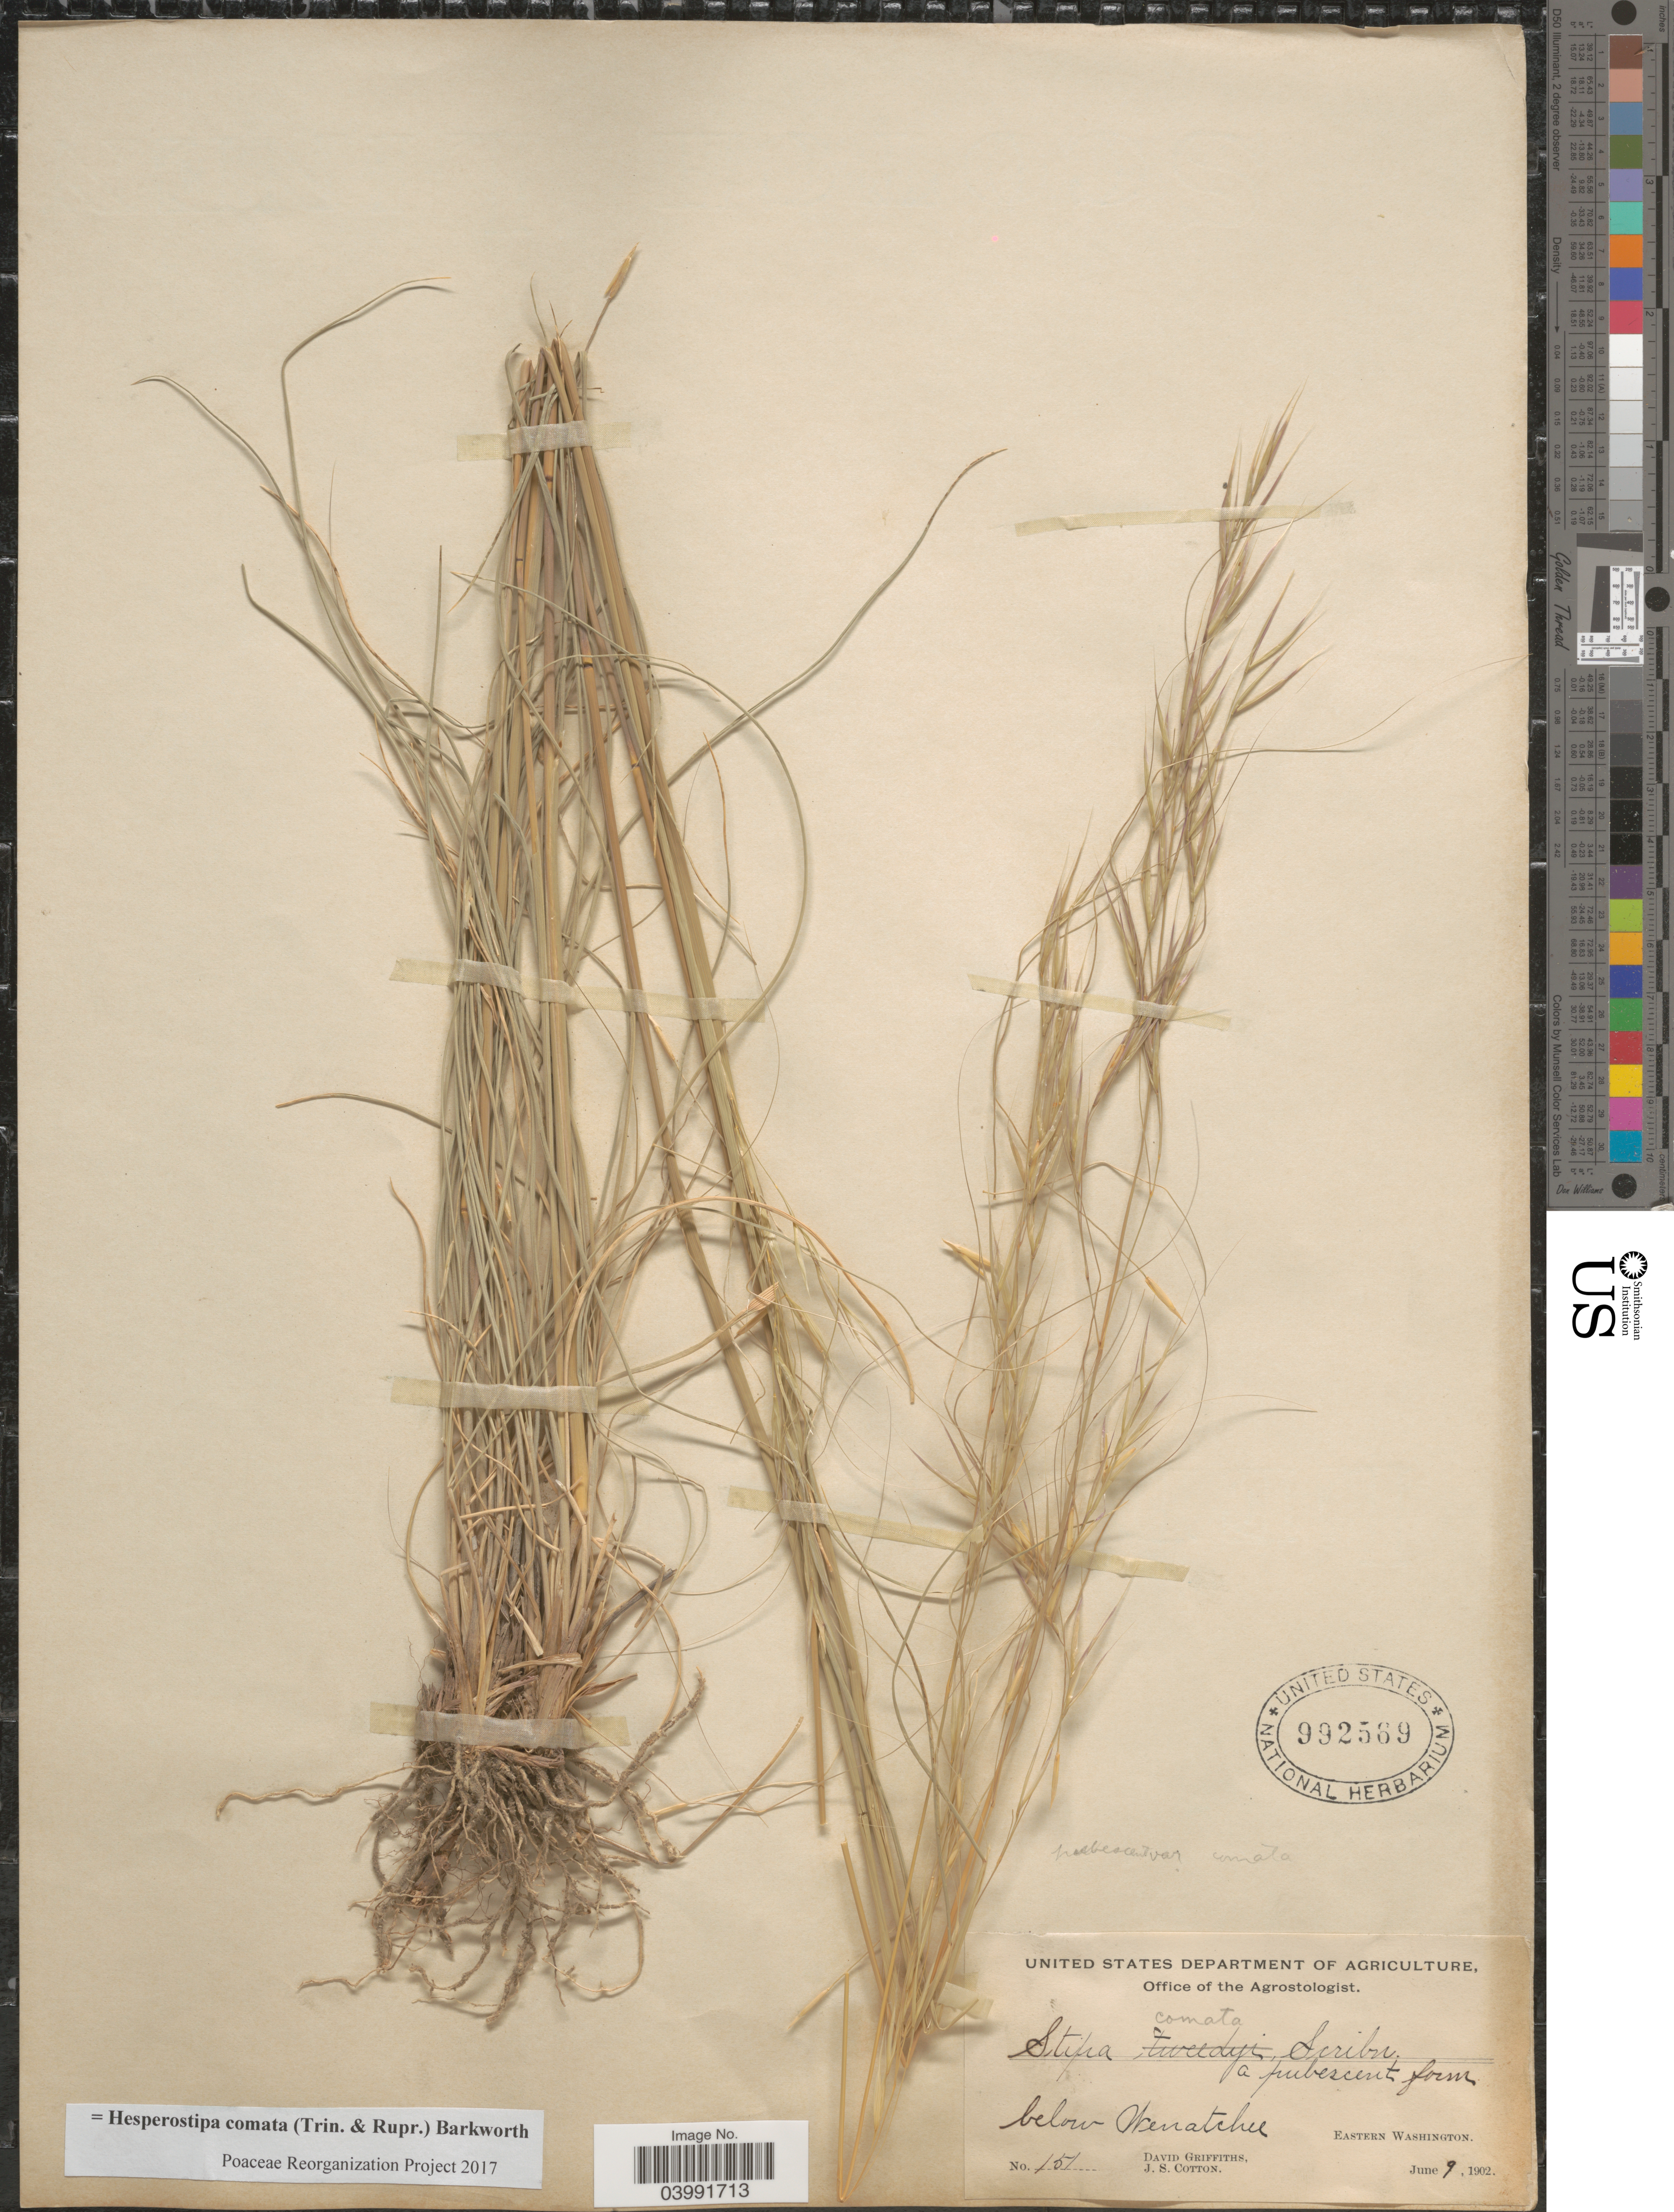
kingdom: Plantae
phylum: Tracheophyta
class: Liliopsida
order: Poales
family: Poaceae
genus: Hesperostipa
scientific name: Hesperostipa comata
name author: (Trin. & Rupr.) Barkworth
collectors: D. Griffiths & J. S. Cotton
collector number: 151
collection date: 1902-06-09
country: United States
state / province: Washington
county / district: Chelan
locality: Below Wenatchee. Eastern Washington.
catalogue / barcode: US 992569